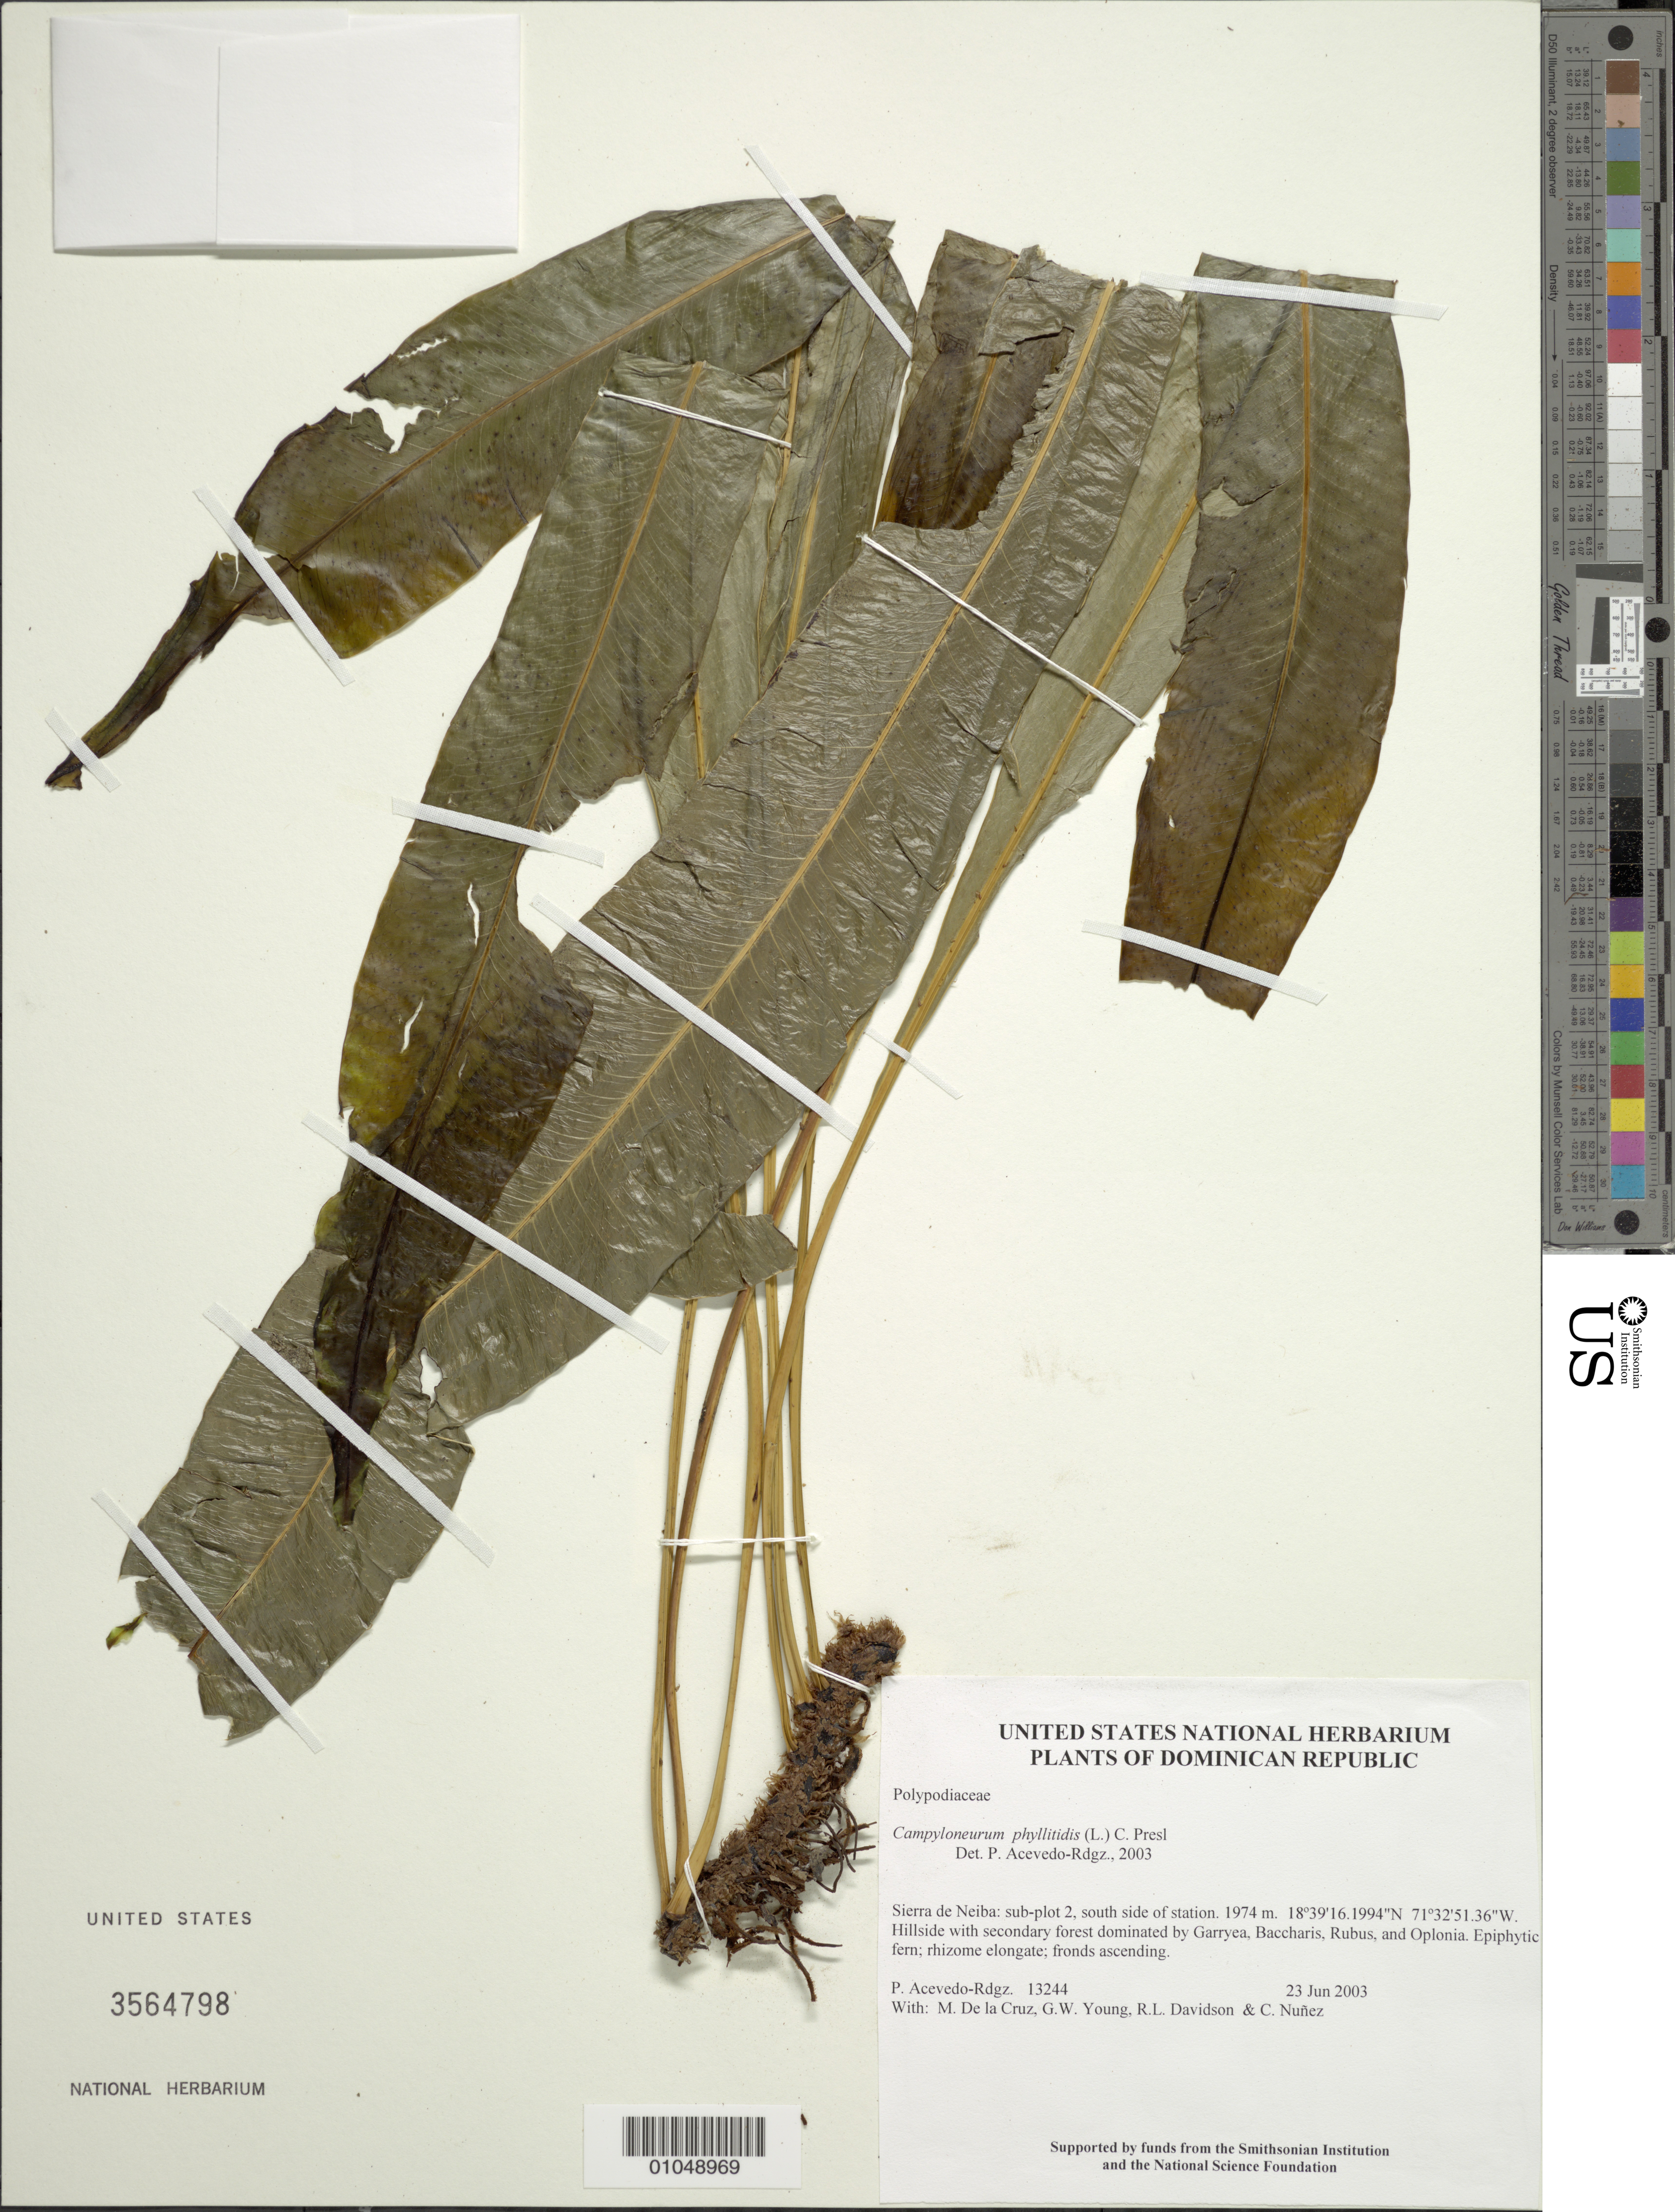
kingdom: Plantae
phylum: Tracheophyta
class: Polypodiopsida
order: Polypodiales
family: Polypodiaceae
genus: Campyloneurum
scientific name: Campyloneurum phyllitidis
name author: (L.) C. Presl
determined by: Acevedo-Rodríguez, P., (BOT), Smithsonian Institution - National Museum of Natural History (UNITED STATES)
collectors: P. Acevedo-Rodr., M. de la Cruz, J. Rawlins, G. Young, R. Davidson & C. Nunez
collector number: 13244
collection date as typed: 23 Jun 2003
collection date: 2003-06-23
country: Dominican Republic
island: Hispaniola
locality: Sierra de Neiba: sub-plot 2, south side of station.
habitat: Hillside with secondary forest dominated by Garryea, Baccharis, Rubus, and Oplonia.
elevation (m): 1974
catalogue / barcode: US 3564798